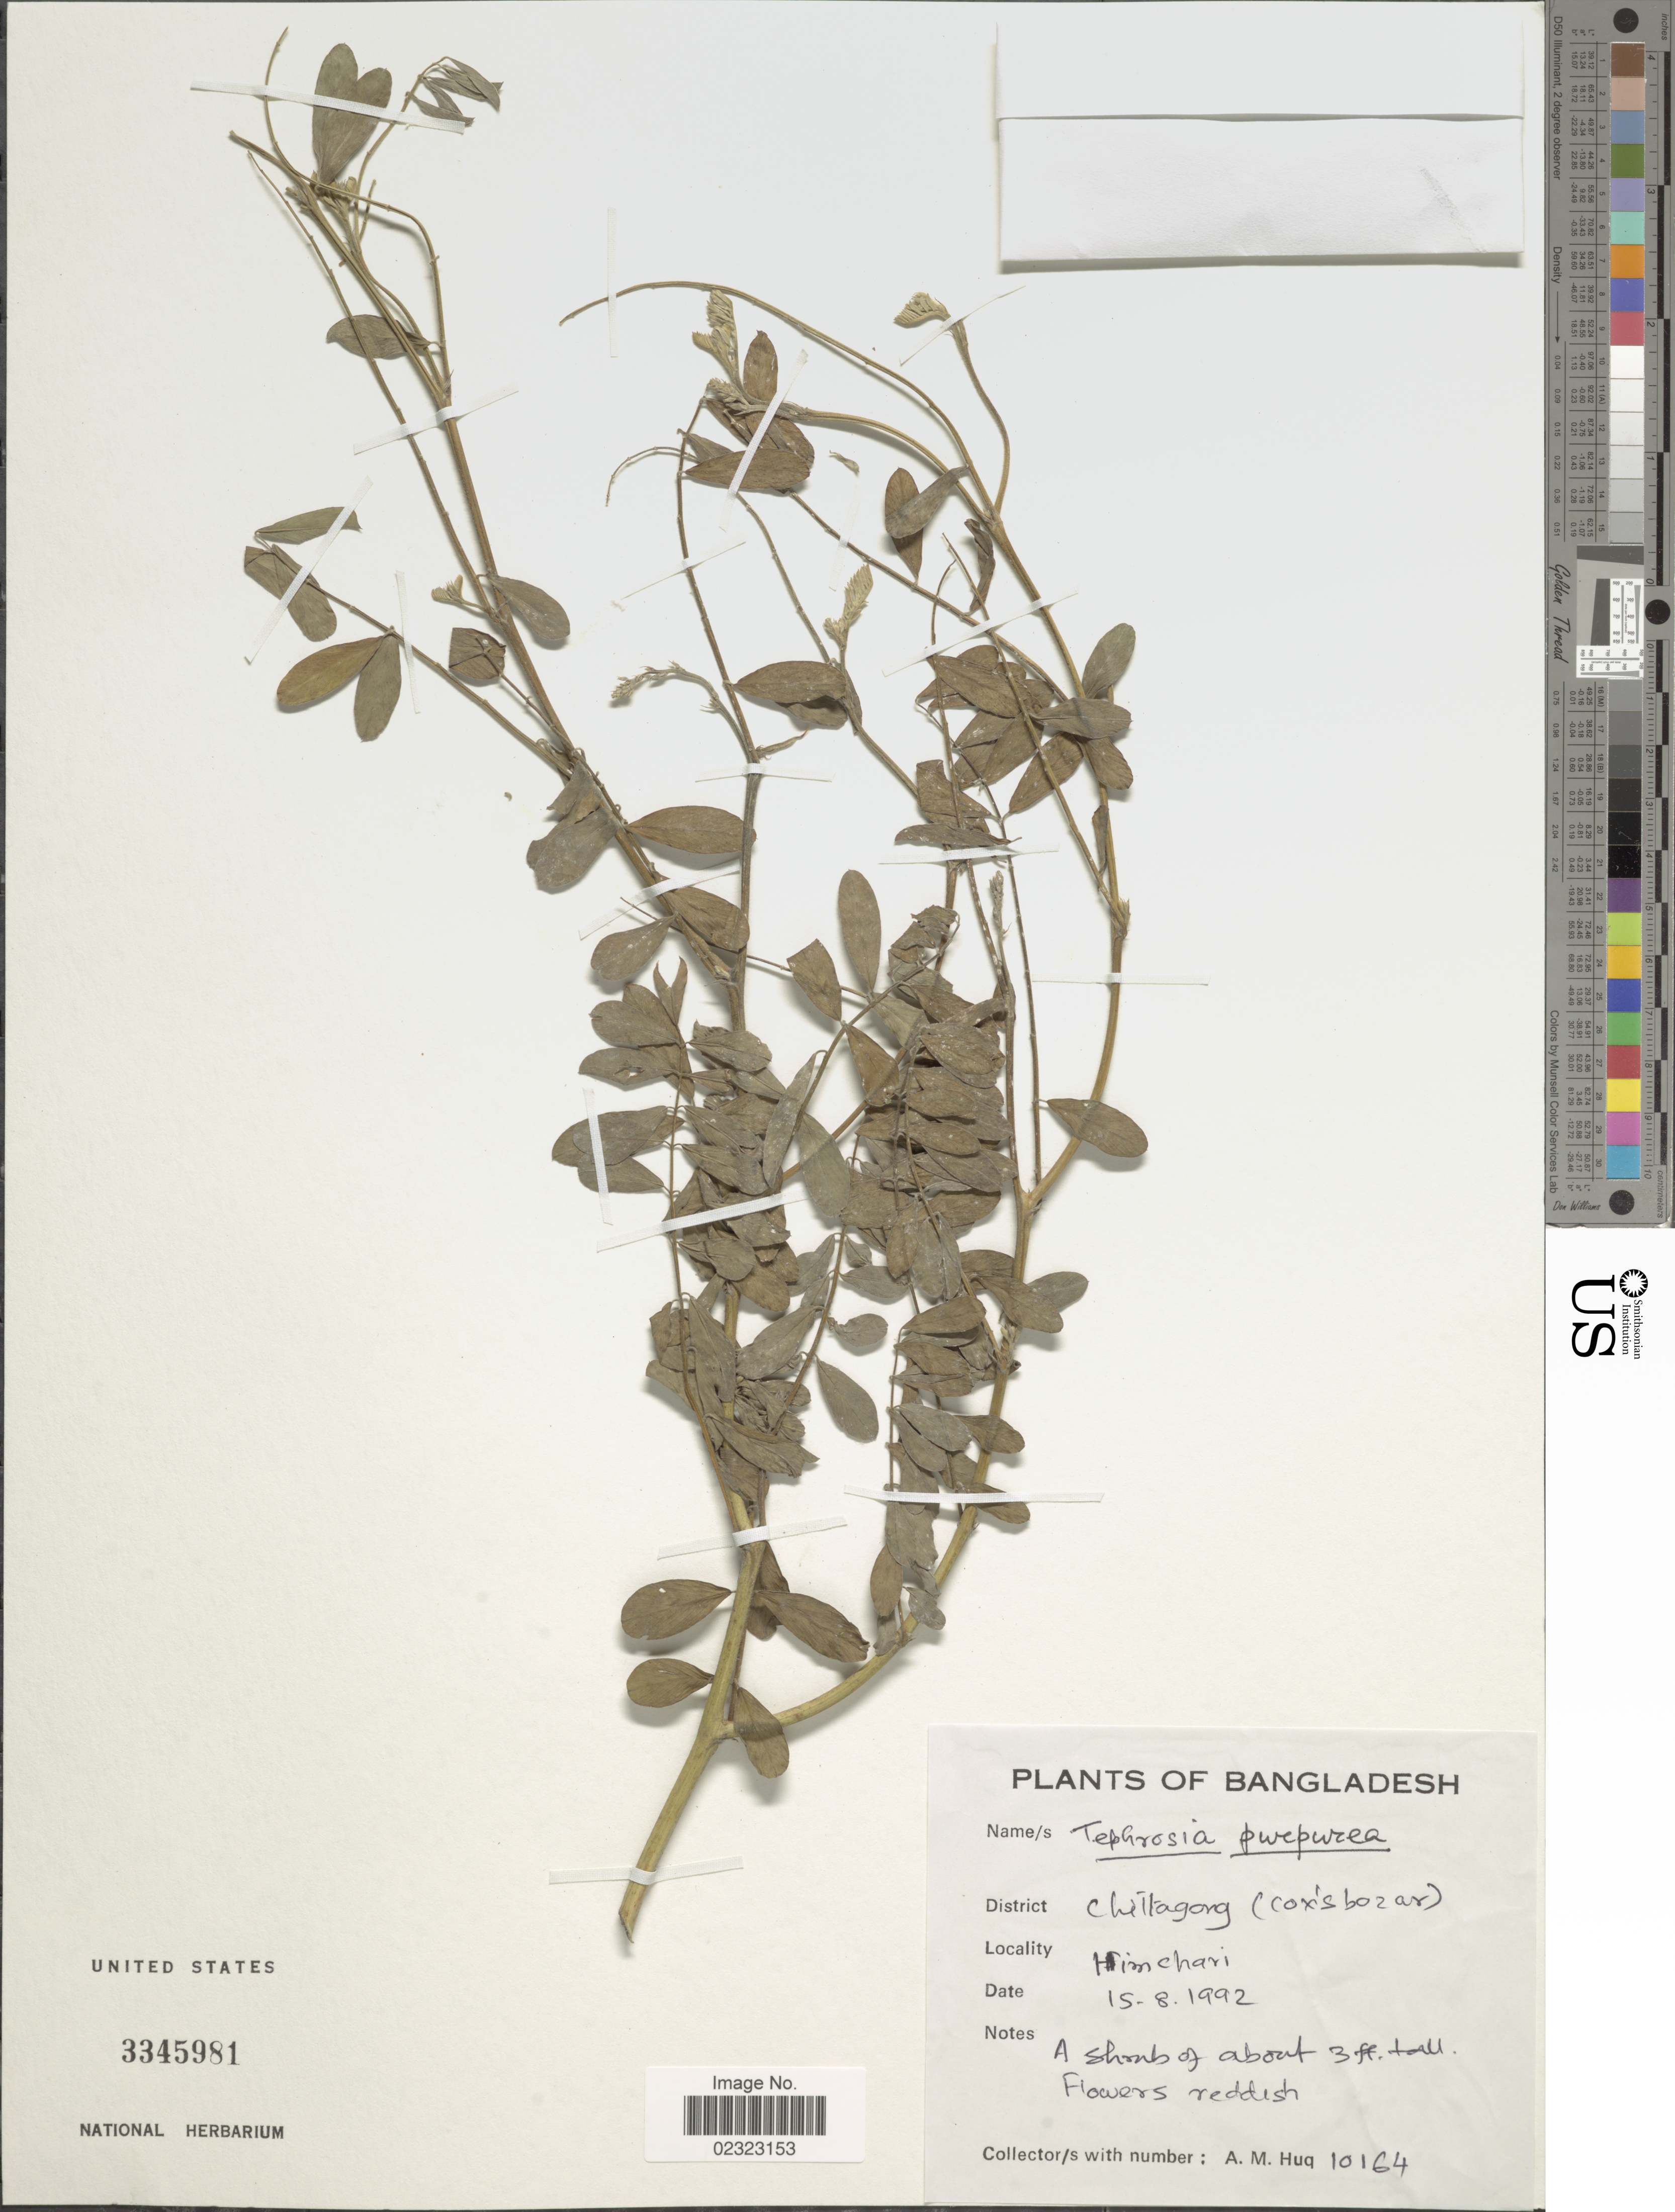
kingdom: Plantae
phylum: Tracheophyta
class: Magnoliopsida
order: Fabales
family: Fabaceae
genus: Tephrosia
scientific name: Tephrosia purpurea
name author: (L.) Pers.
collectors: A. M. Huq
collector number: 10164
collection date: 1992-08-15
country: Bangladesh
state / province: Chittagong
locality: (Cox's bozar). Himchari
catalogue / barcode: US 3345981